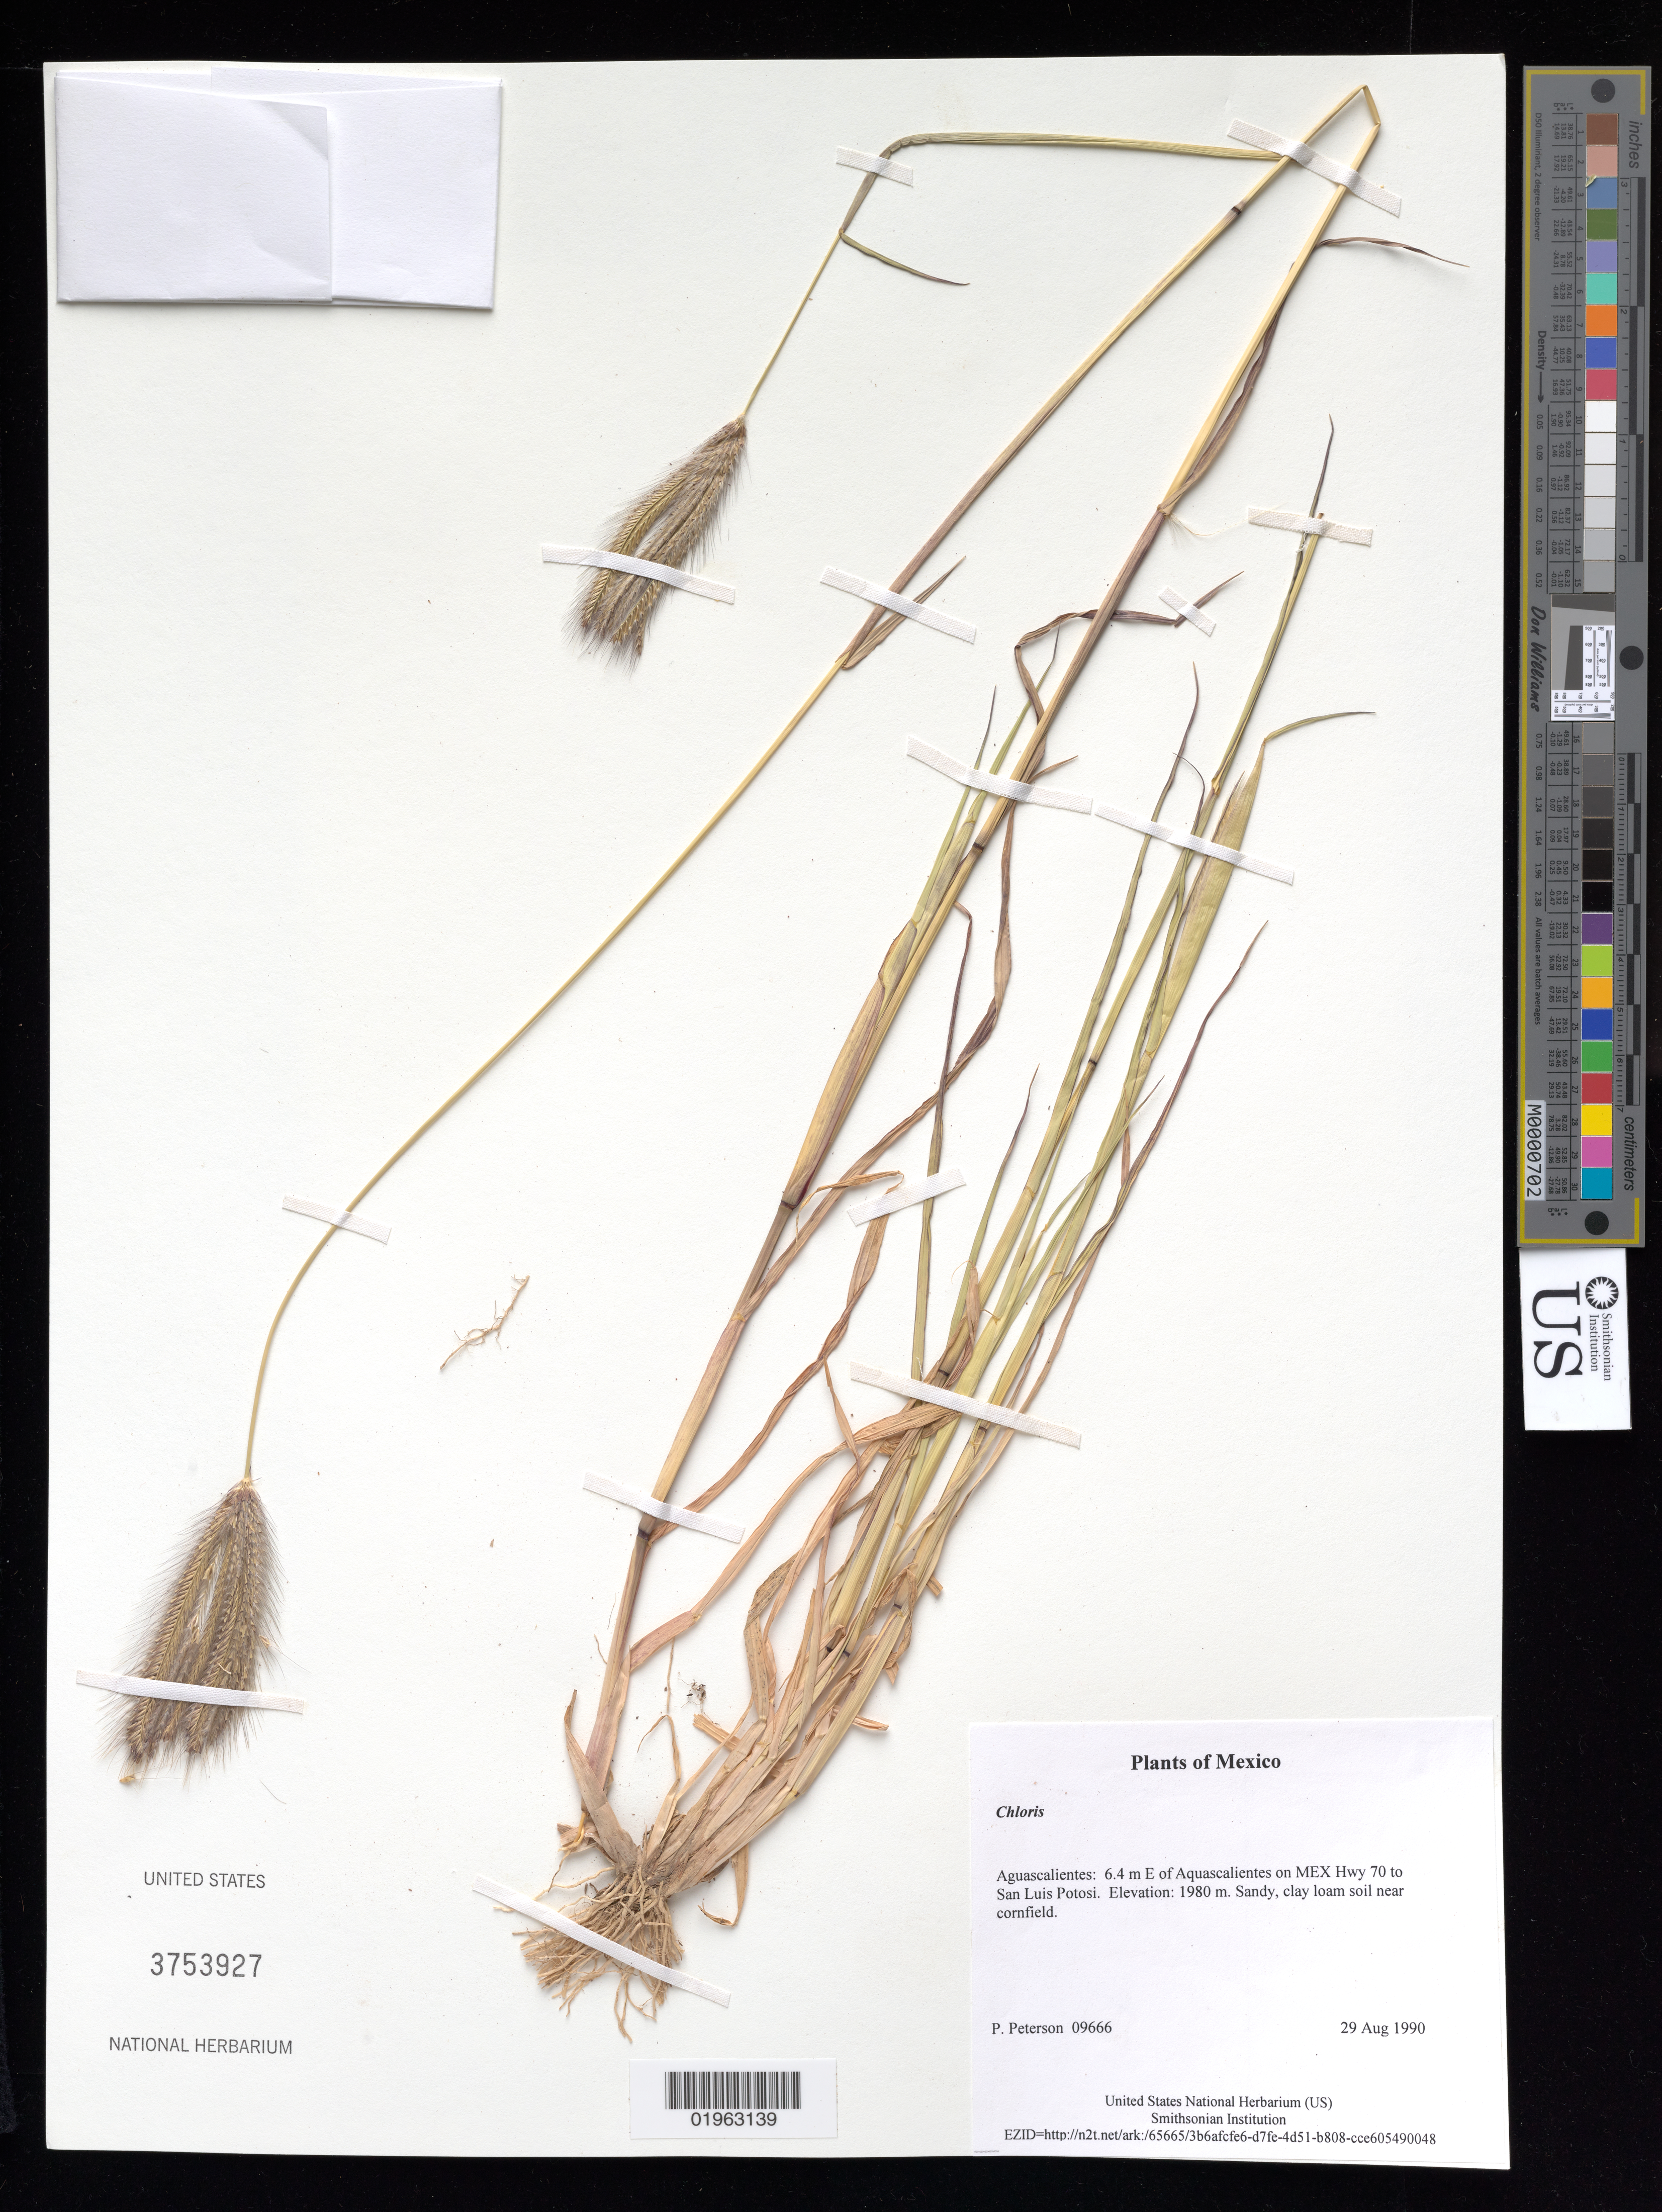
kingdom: Plantae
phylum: Tracheophyta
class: Liliopsida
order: Poales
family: Poaceae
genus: Chloris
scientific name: Chloris sp.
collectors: P. M. Peterson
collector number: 09666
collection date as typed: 29 Aug 1990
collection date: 1990-08-29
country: Mexico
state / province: Aguascalientes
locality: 6.4 m E of Aquascalientes on MEX Hwy 70 to San Luis Potosi.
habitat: Sandy, clay loam soil near cornfield.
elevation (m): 1980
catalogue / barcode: US 3753927